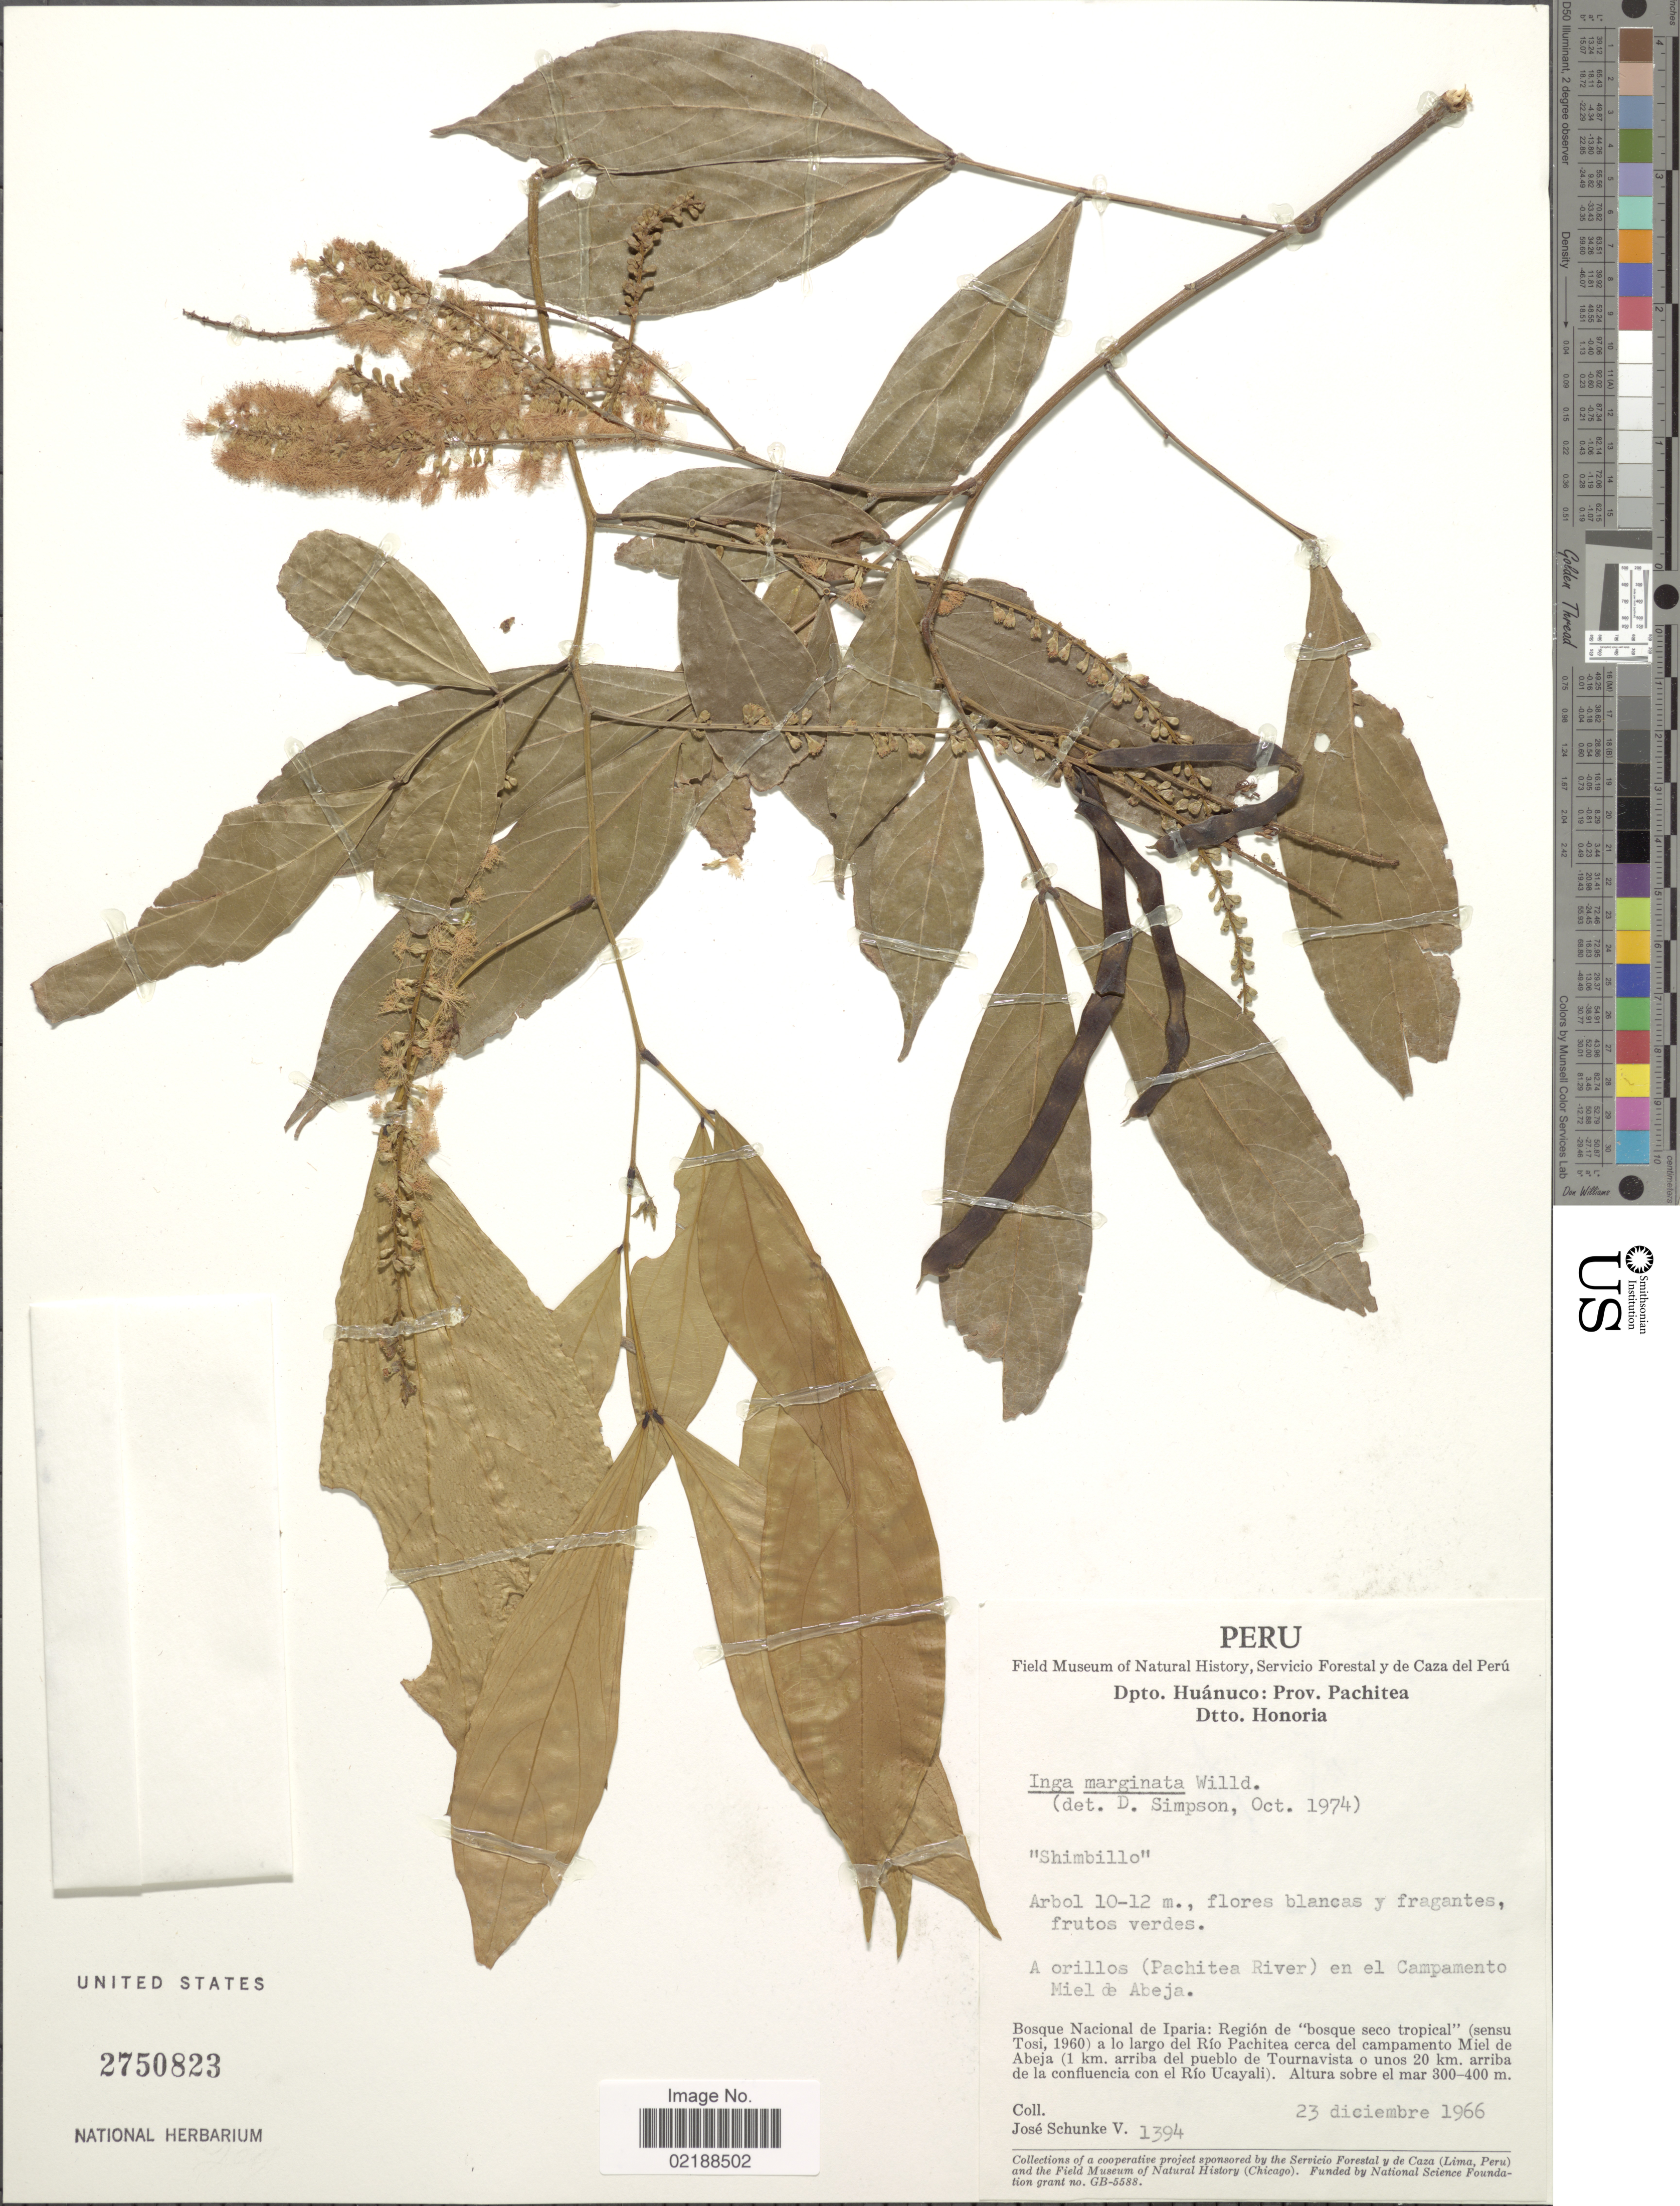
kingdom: Plantae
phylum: Tracheophyta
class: Magnoliopsida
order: Fabales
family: Fabaceae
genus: Inga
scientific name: Inga marginata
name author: Willd.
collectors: J. Schunke Vigo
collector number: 1394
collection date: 1966-12-23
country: Peru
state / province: Huánuco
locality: Dpto Huánuco: Prov. Pachitea Dtto Honoria, Bosque Nacional de Iparia: Región de 'bosque seco tropical' (sensu Tosi, 1960) a lo largo del Río Pachitea cerca del campamento Miel de Abeja (1 km arriba del pueblo de Tournavista o unos 20 km arriba de la confluencia con el Río Ucayali)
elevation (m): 300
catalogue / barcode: US 2750823